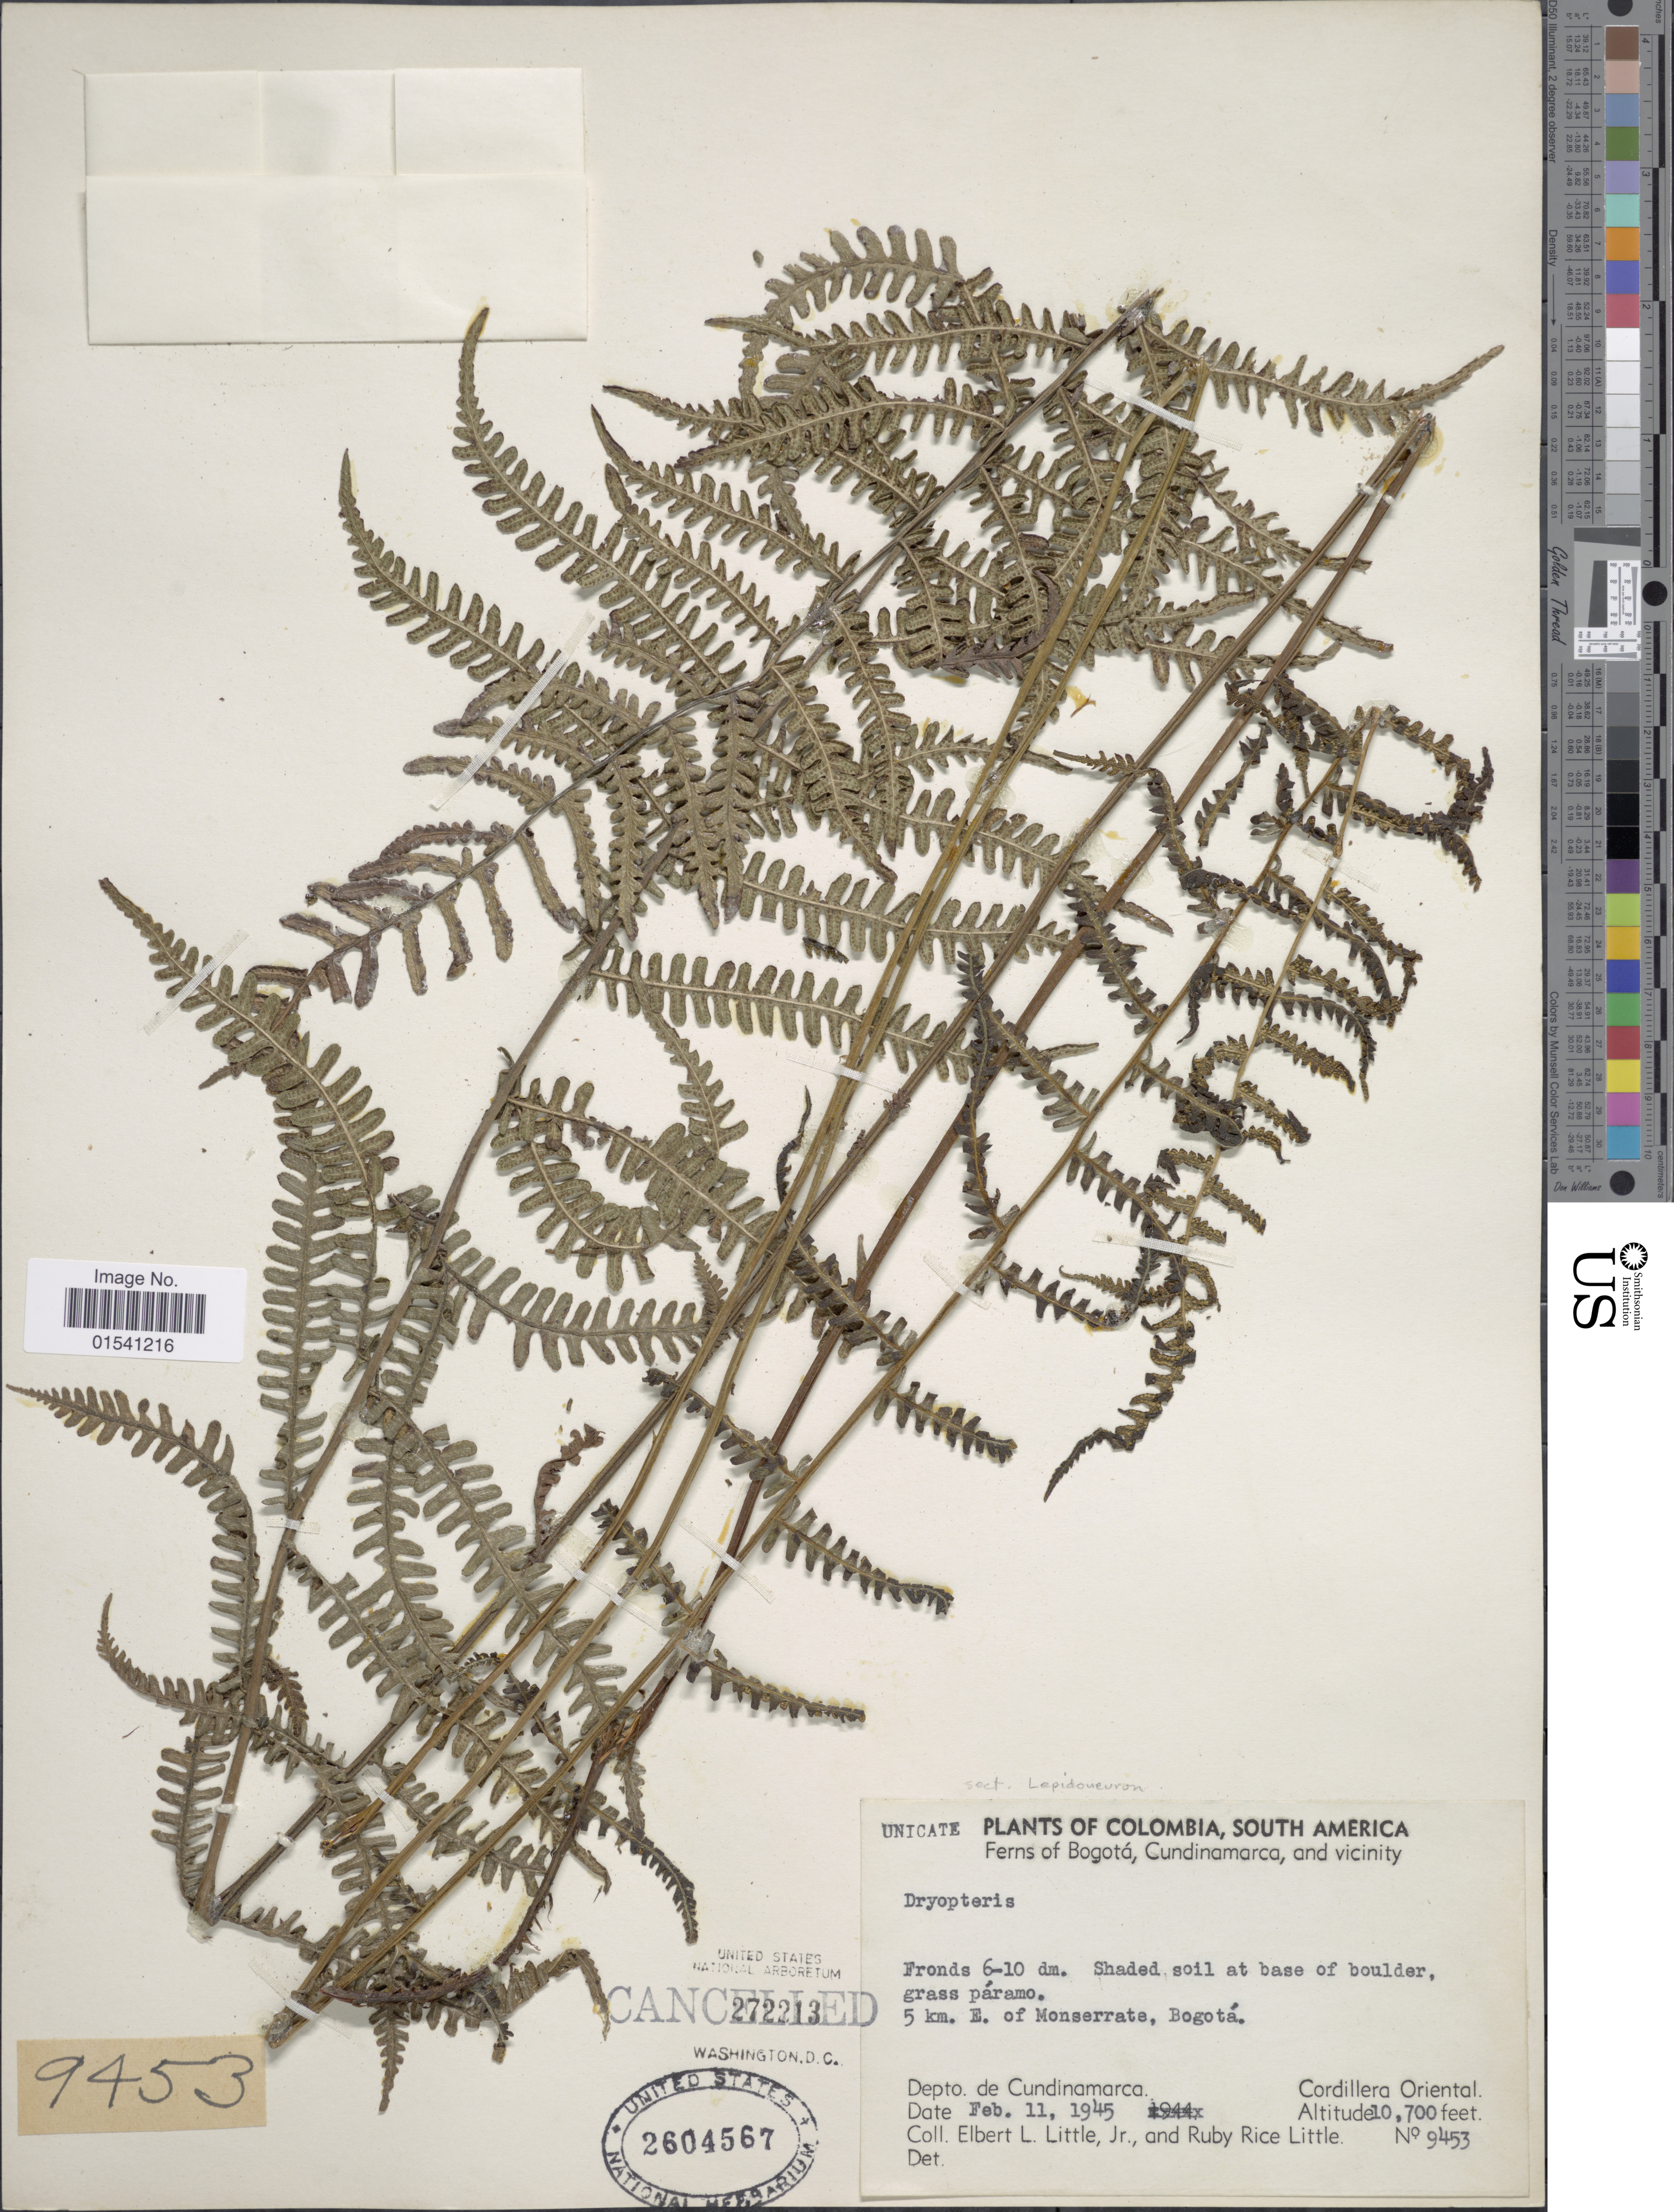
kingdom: Plantae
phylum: Tracheophyta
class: Polypodiopsida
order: Polypodiales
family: Thelypteridaceae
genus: Amauropelta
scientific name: Amauropelta sp.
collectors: E. L. Little & R. R. Little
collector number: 9453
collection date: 1945-02-11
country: Colombia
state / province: Cundinamarca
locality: Ferns of Bogotá, and vicinity. 5 km. E. of Monserrate, Bogotá,Depto. de Cundinamarca, ,Cordillera Oriental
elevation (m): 3261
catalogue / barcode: US 2604567